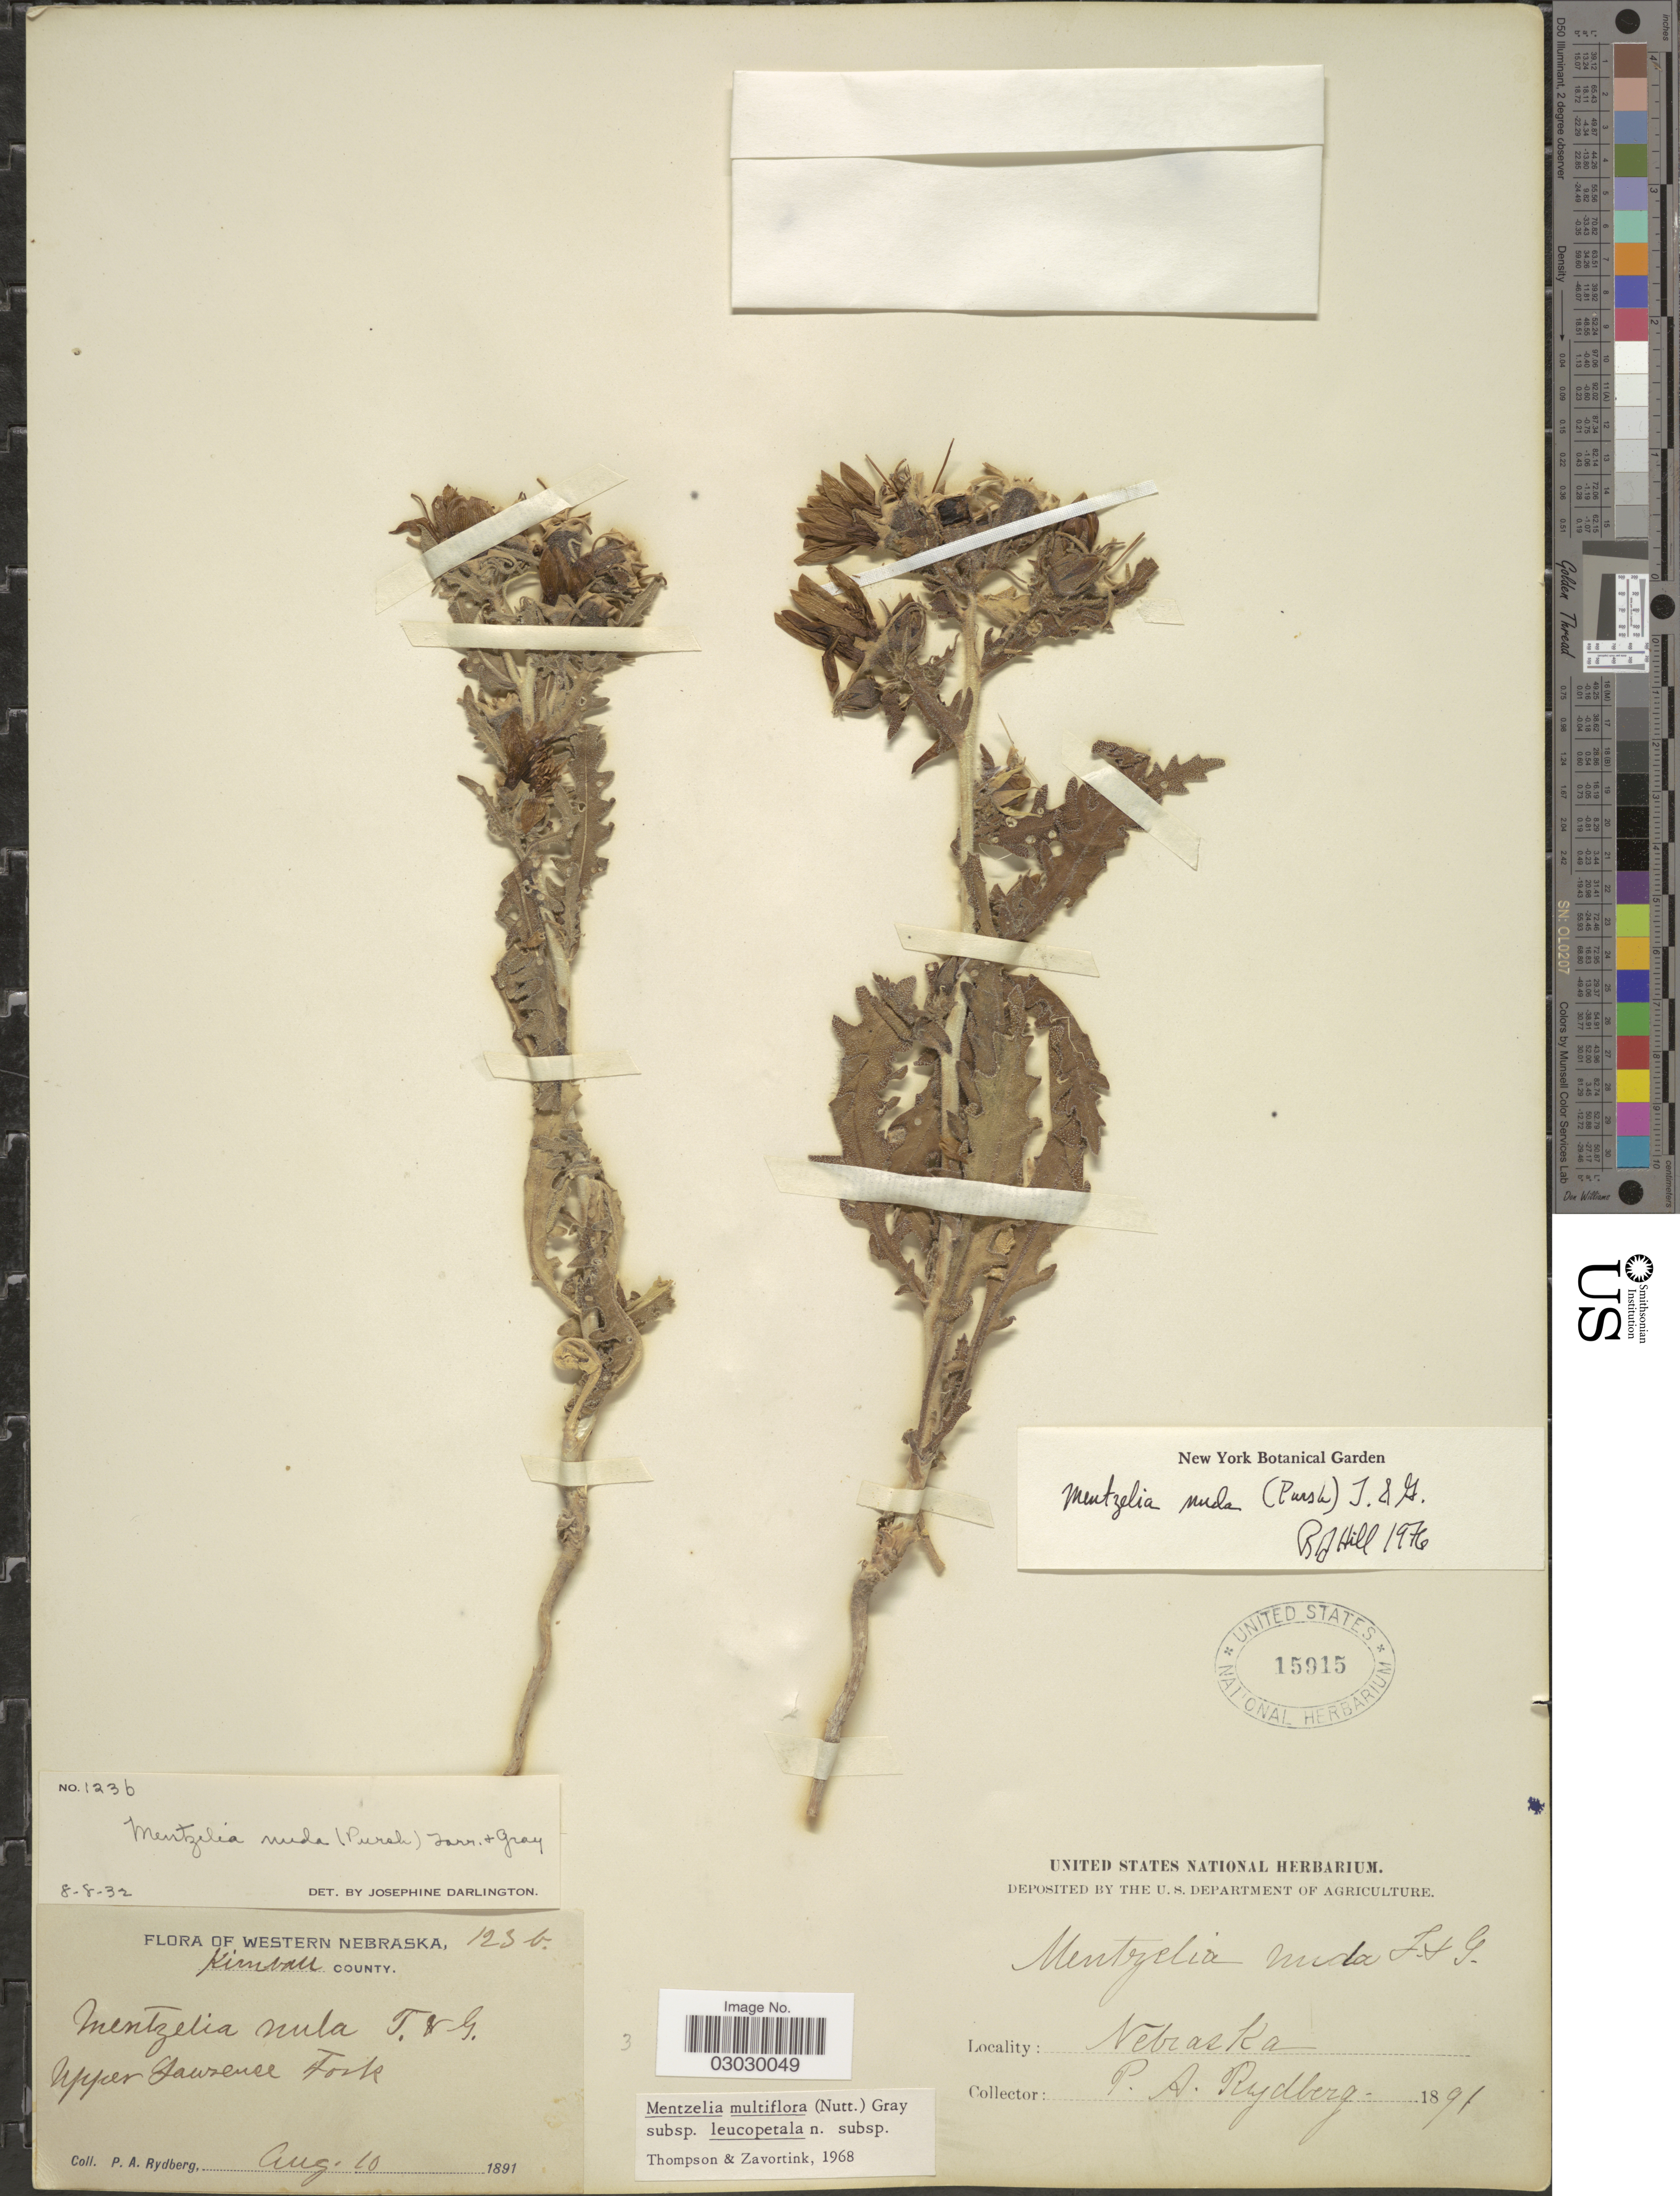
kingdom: Plantae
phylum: Tracheophyta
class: Magnoliopsida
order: Cornales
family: Loasaceae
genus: Mentzelia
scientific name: Mentzelia nuda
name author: (Pursh) Torr. & A. Gray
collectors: P. A. Rydberg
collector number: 123b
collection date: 1891-08-10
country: United States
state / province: Nebraska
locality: Western Nebraska. Kimball County. Upper Yauzenee Fork.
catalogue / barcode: US 15915